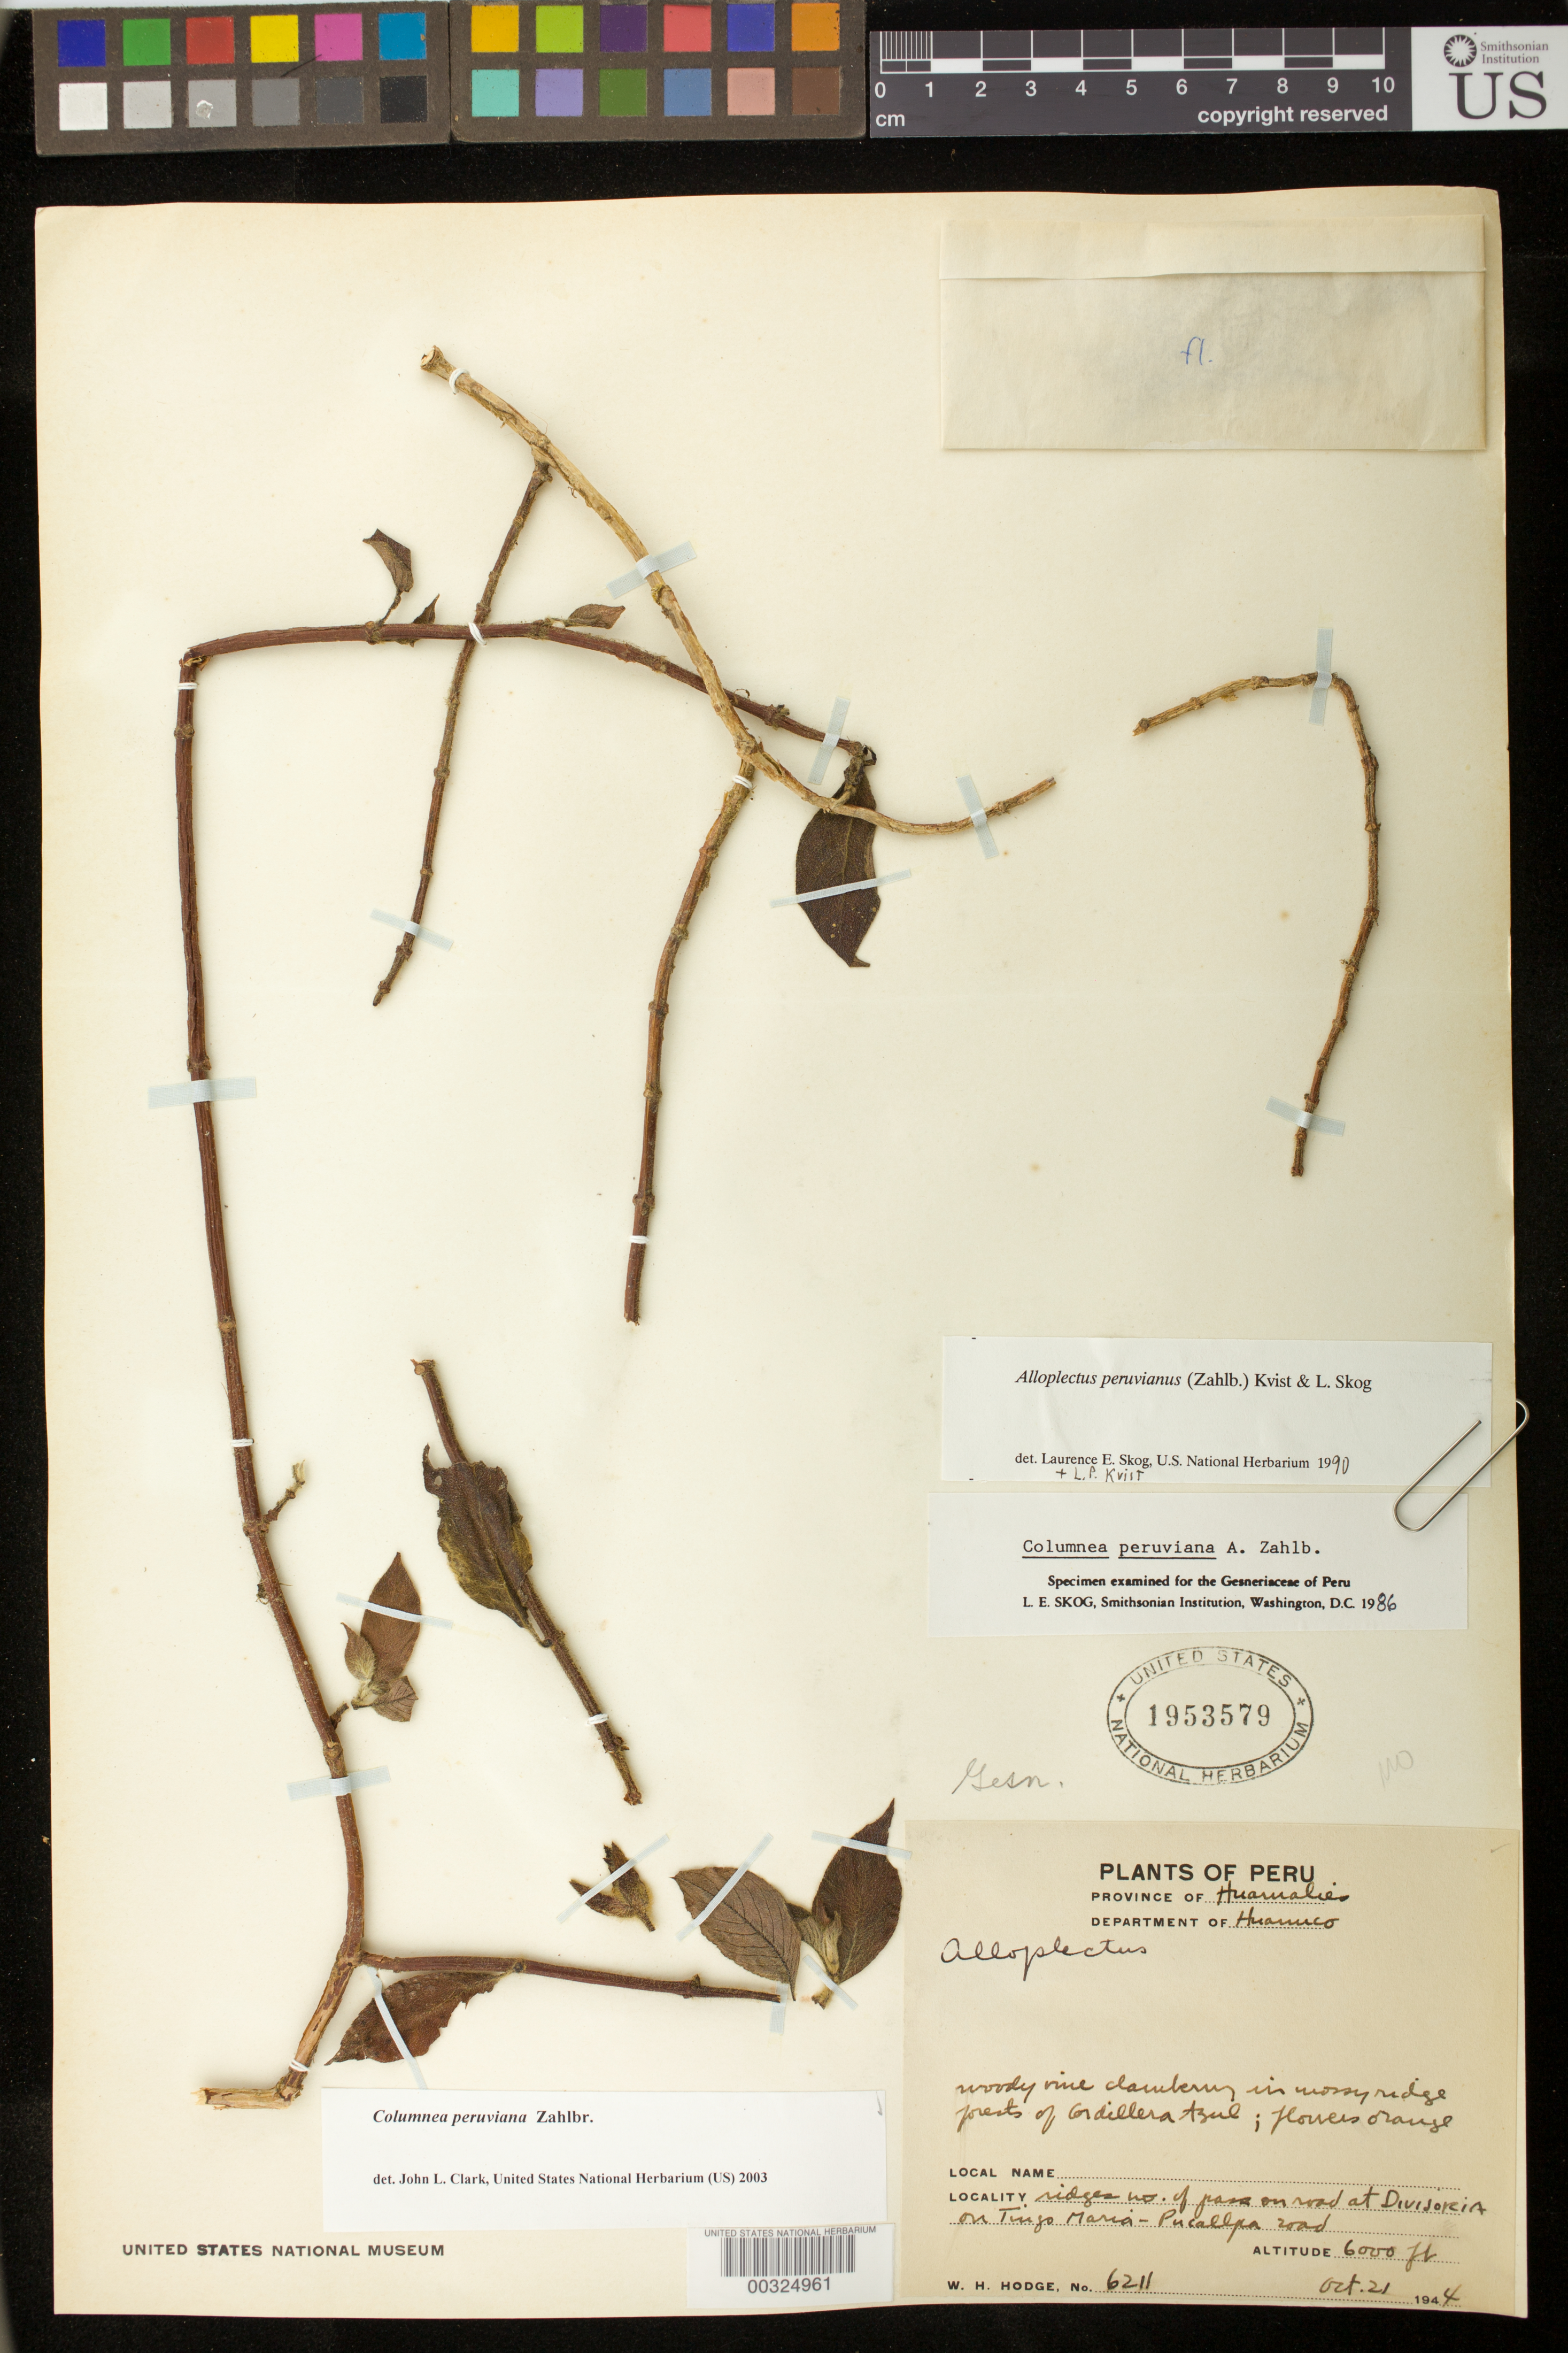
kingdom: Plantae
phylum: Tracheophyta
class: Magnoliopsida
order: Lamiales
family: Gesneriaceae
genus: Columnea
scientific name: Columnea peruviana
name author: Zahlbr.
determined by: Clark, J. L., (SEL), The Marie Selby Botanical Garden (UNITED STATES)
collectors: W. Hodge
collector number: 6211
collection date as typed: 21 Oct 1944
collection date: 1944-10-21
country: Peru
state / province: Huánuco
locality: Huamalies. Ridges N of pass on road at Divisoria on Tingo Maria - Pucallpa road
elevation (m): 1829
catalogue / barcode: US 1953579